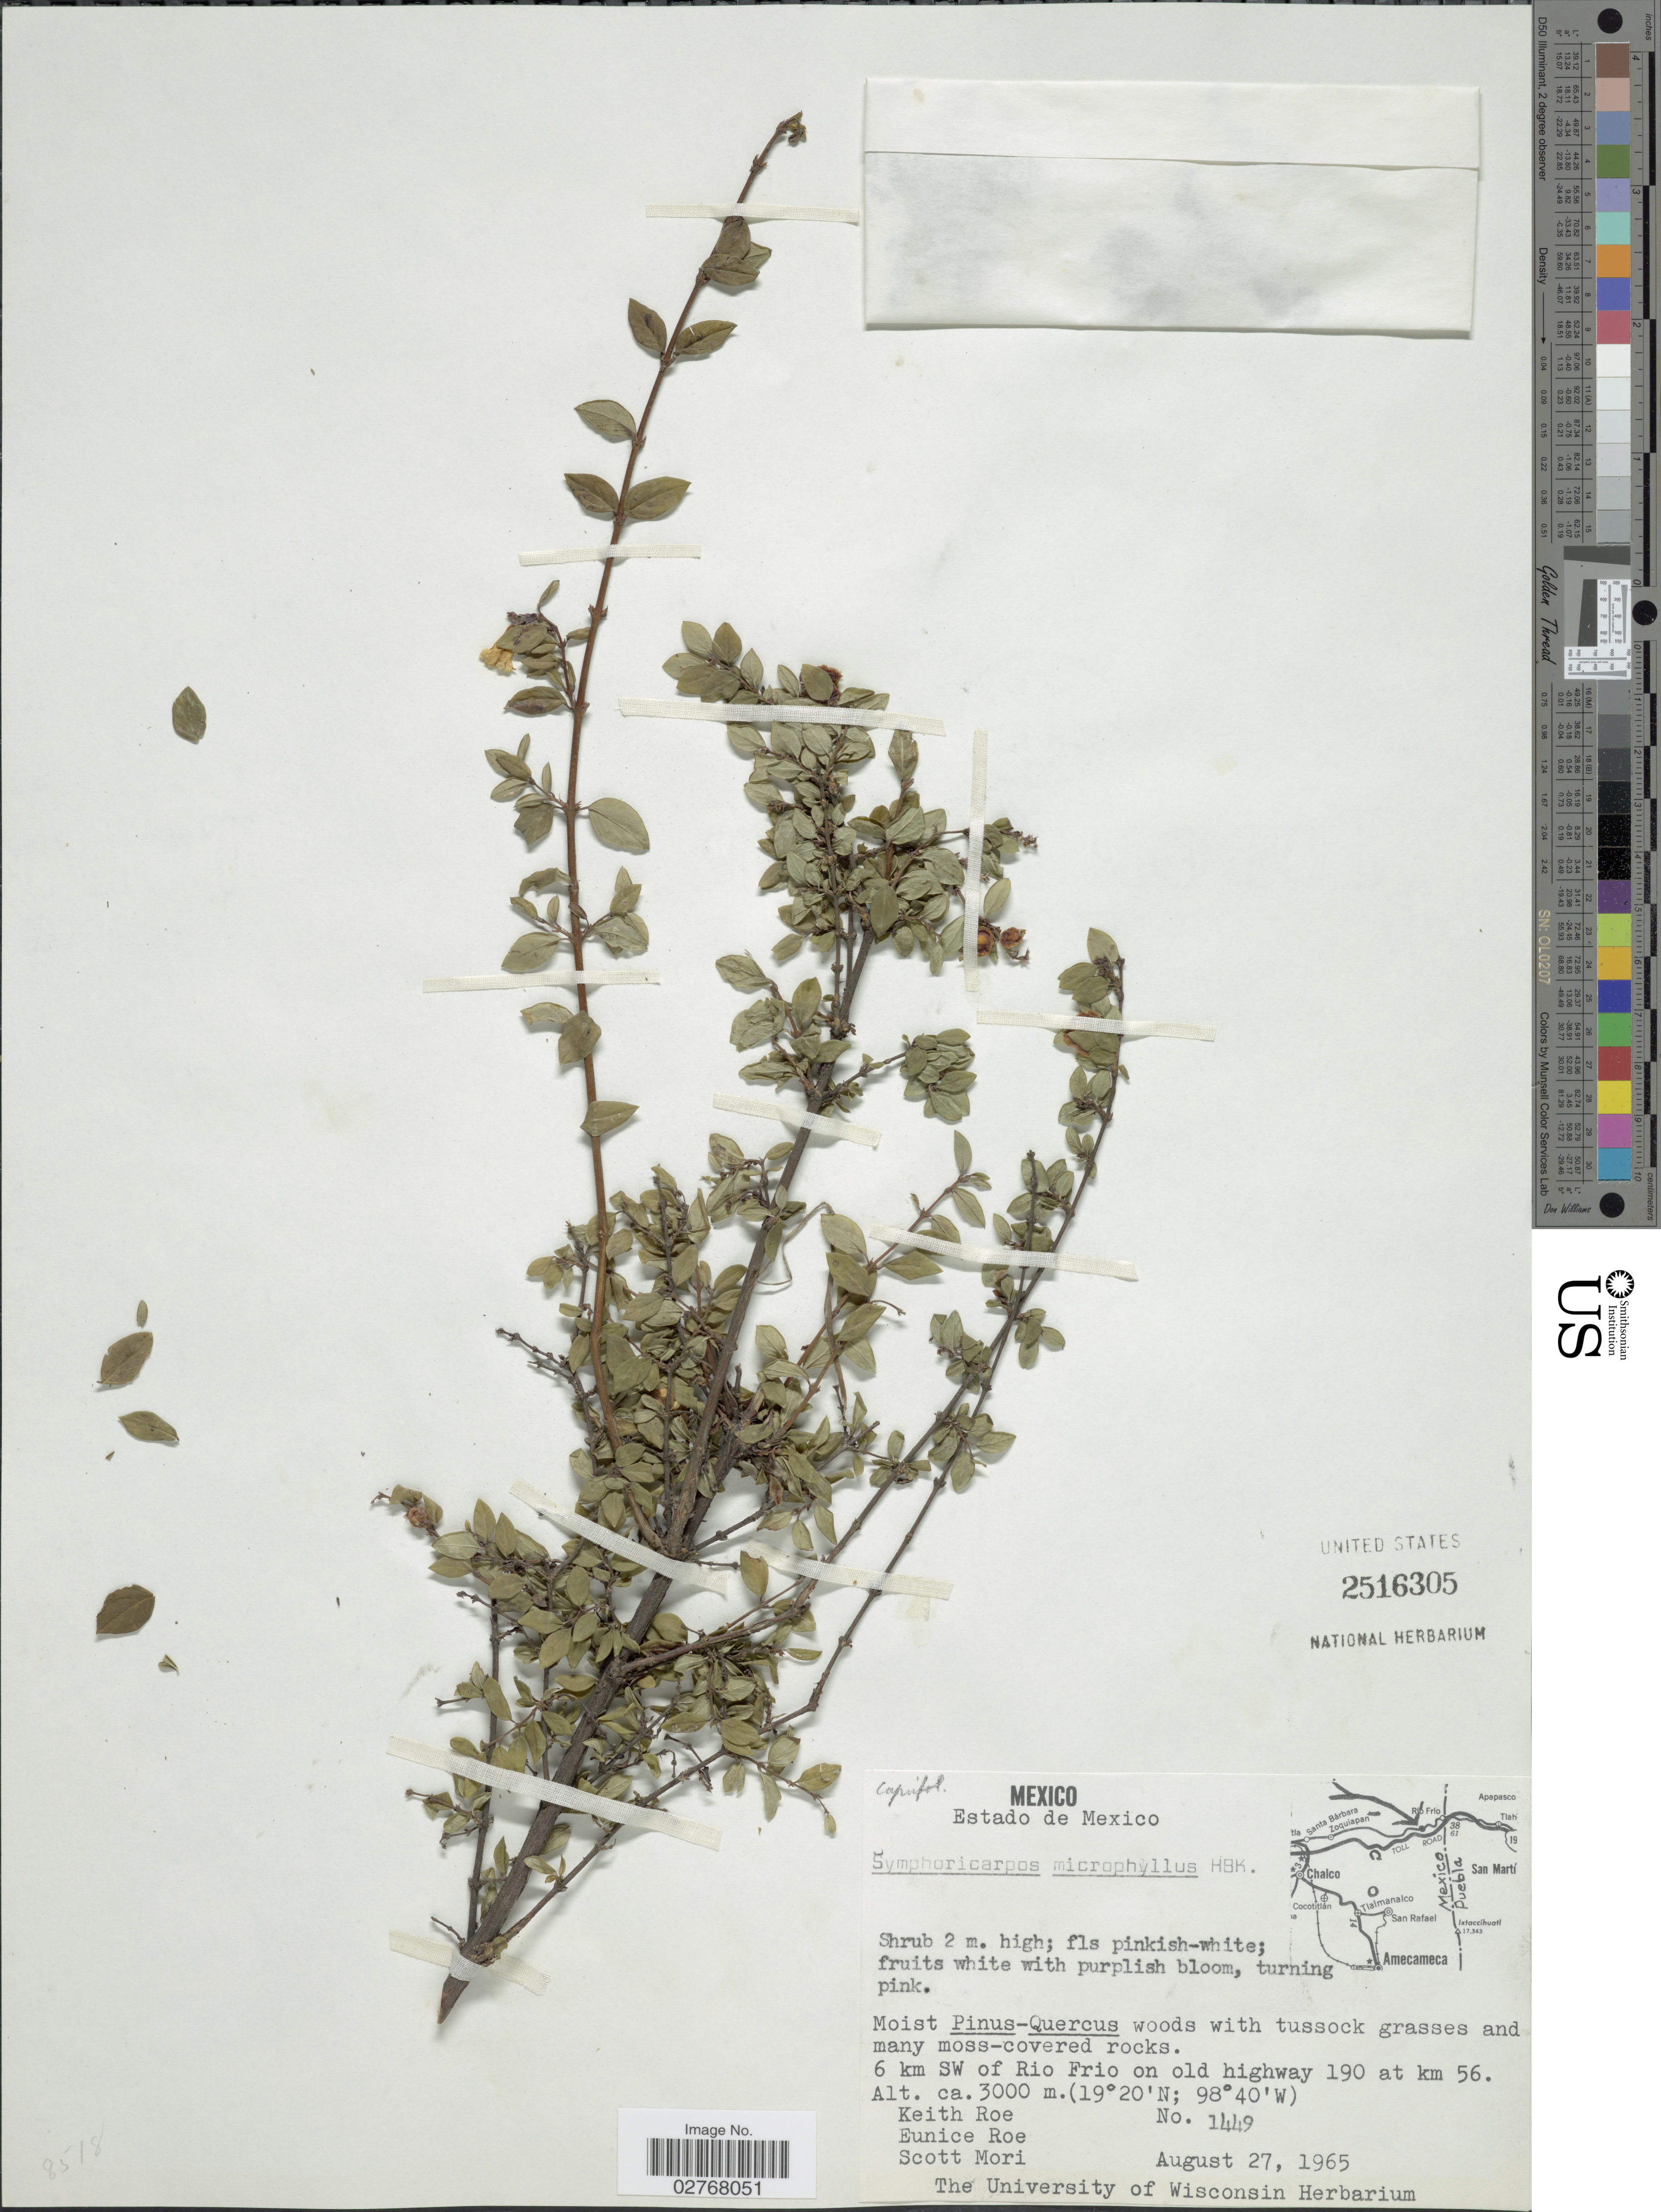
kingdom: Plantae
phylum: Tracheophyta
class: Magnoliopsida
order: Dipsacales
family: Caprifoliaceae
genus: Symphoricarpos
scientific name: Symphoricarpos microphyllus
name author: Kunth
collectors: K. E. Roe, E. Roe & S. Mori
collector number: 1449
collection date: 1965-08-27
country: Mexico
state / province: México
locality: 6 km SW of Rio Frio on old highway 190 at km 56.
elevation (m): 3000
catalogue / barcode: US 2516305